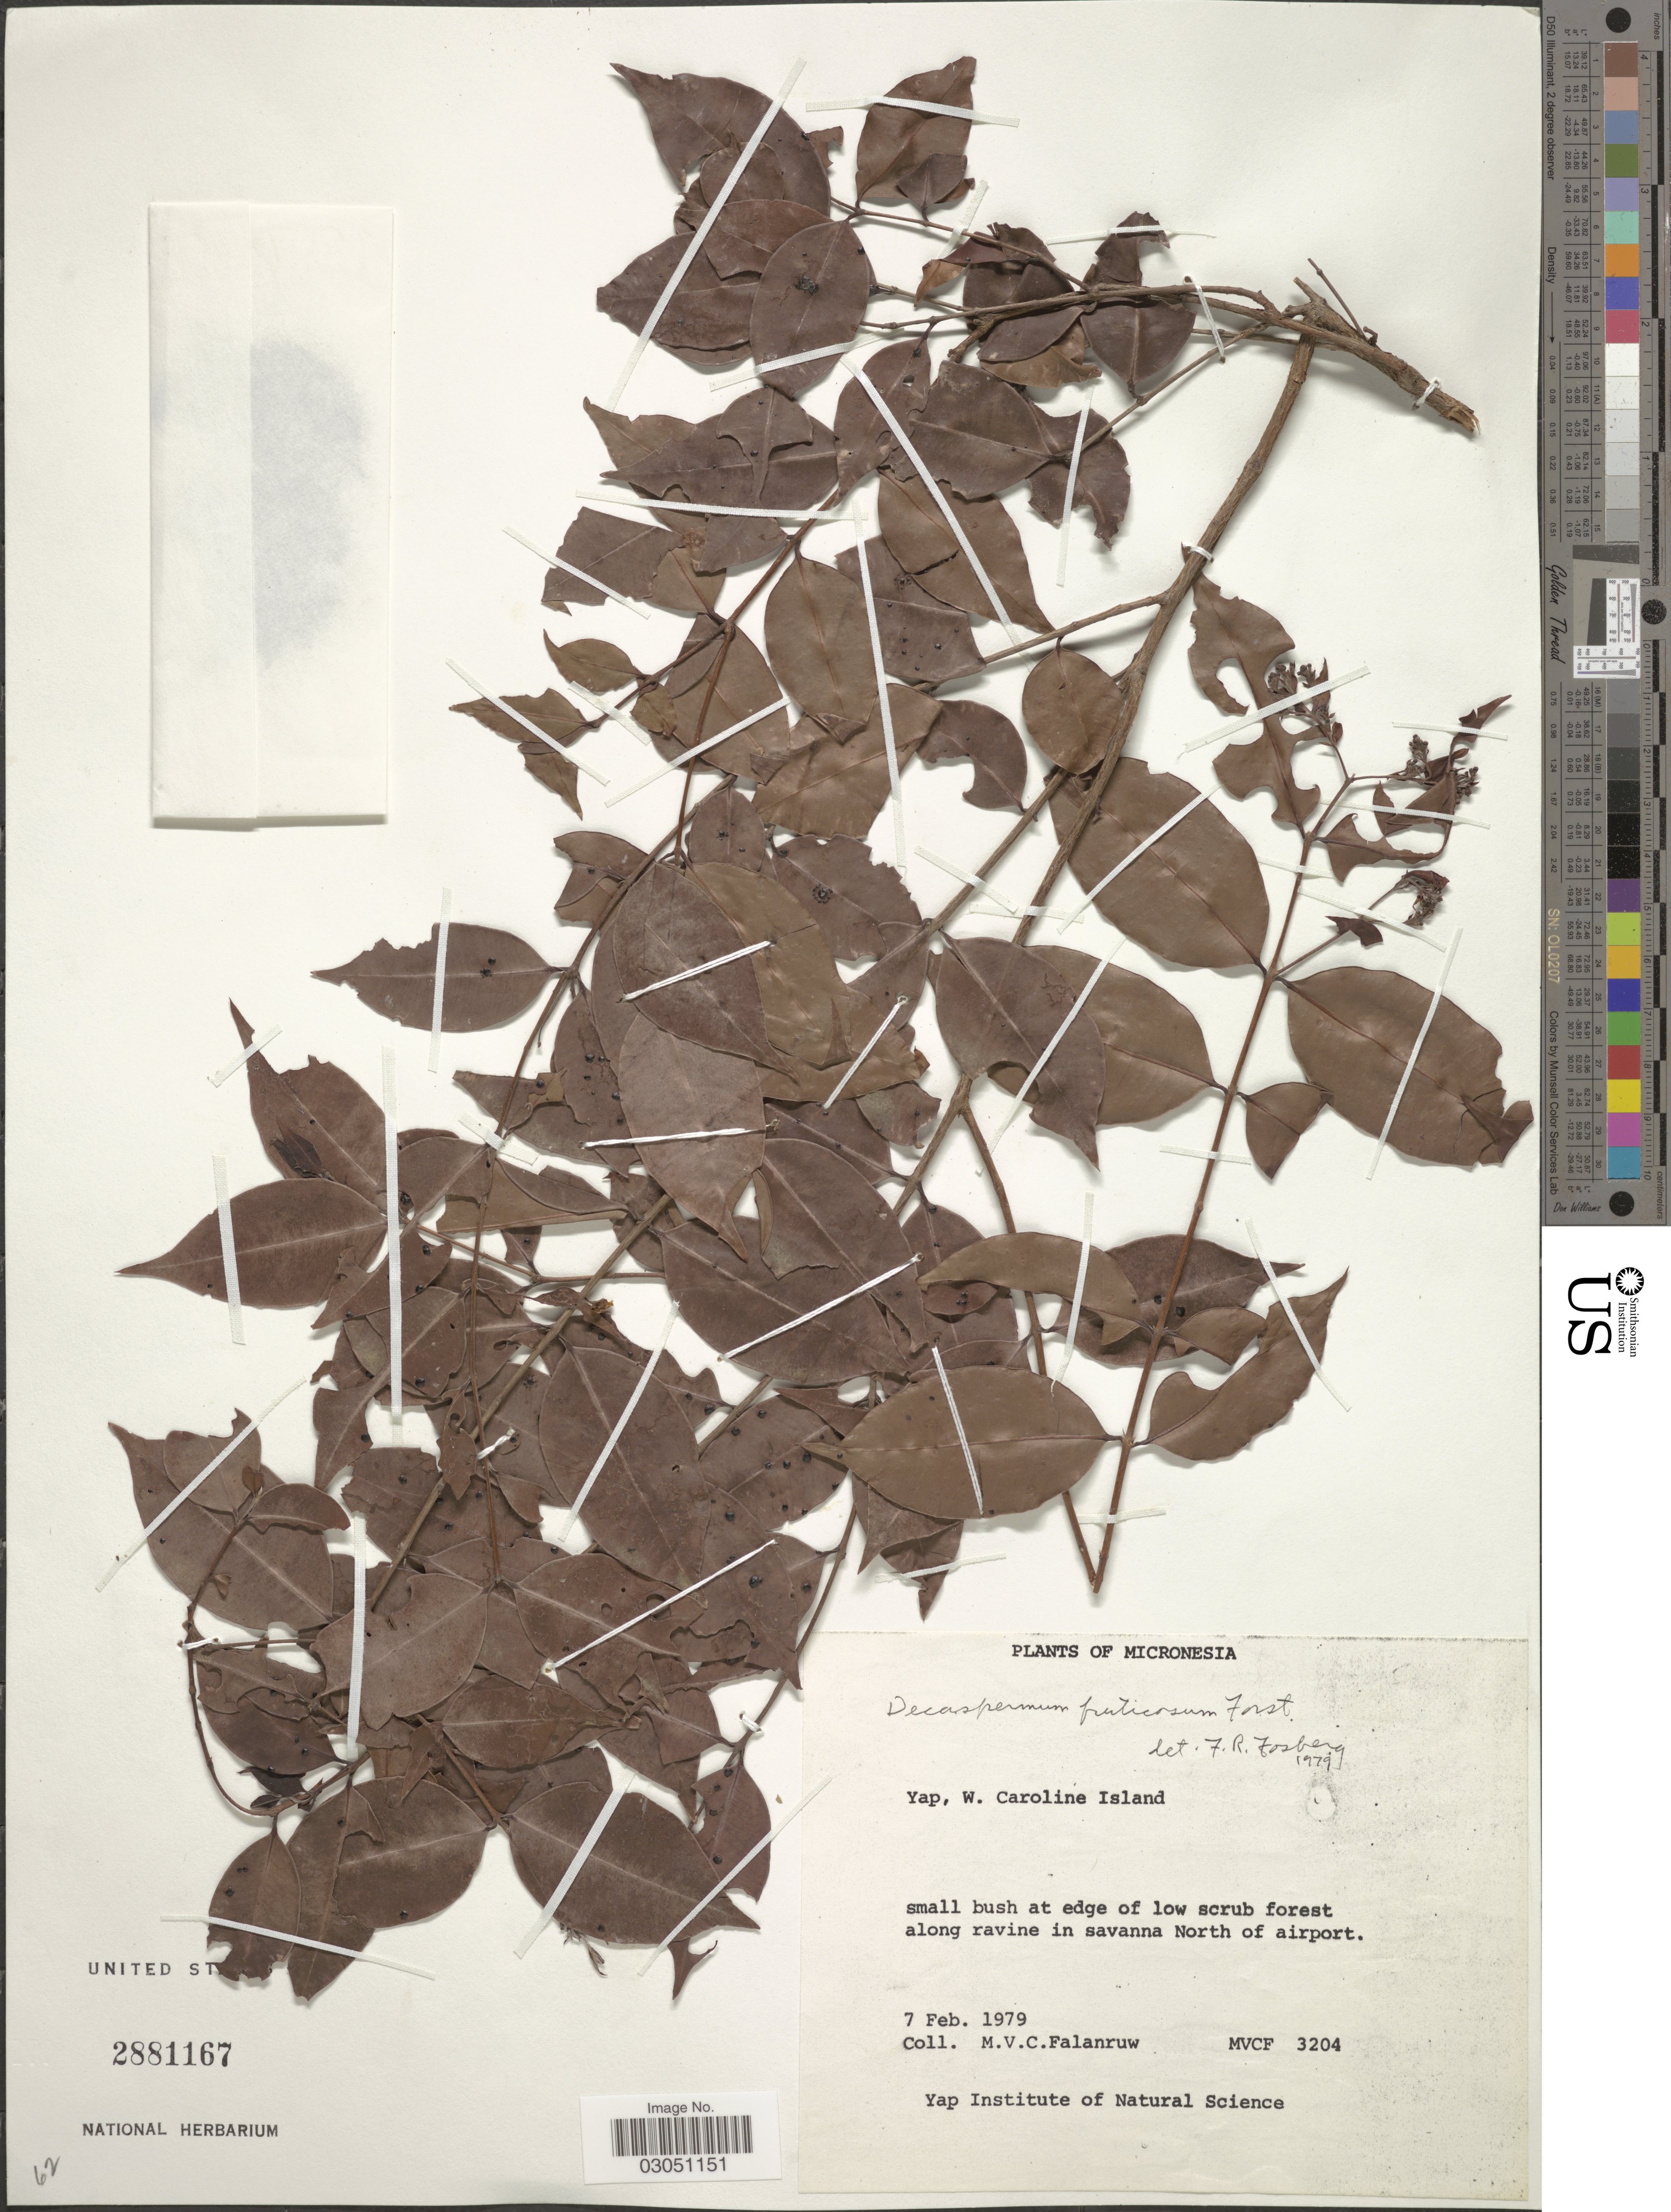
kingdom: Plantae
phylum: Tracheophyta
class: Magnoliopsida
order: Myrtales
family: Myrtaceae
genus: Decaspermum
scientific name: Decaspermum fruticosum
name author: J.R. Forst. & G. Forst.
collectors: M. V. Falanruw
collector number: MVCF3204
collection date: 1979-02-07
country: Micronesia, Federated States of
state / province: Yap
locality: Micronesia. Yap, W. Caroline Island. Forest along ravine in savanna North of airport.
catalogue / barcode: US 2881167